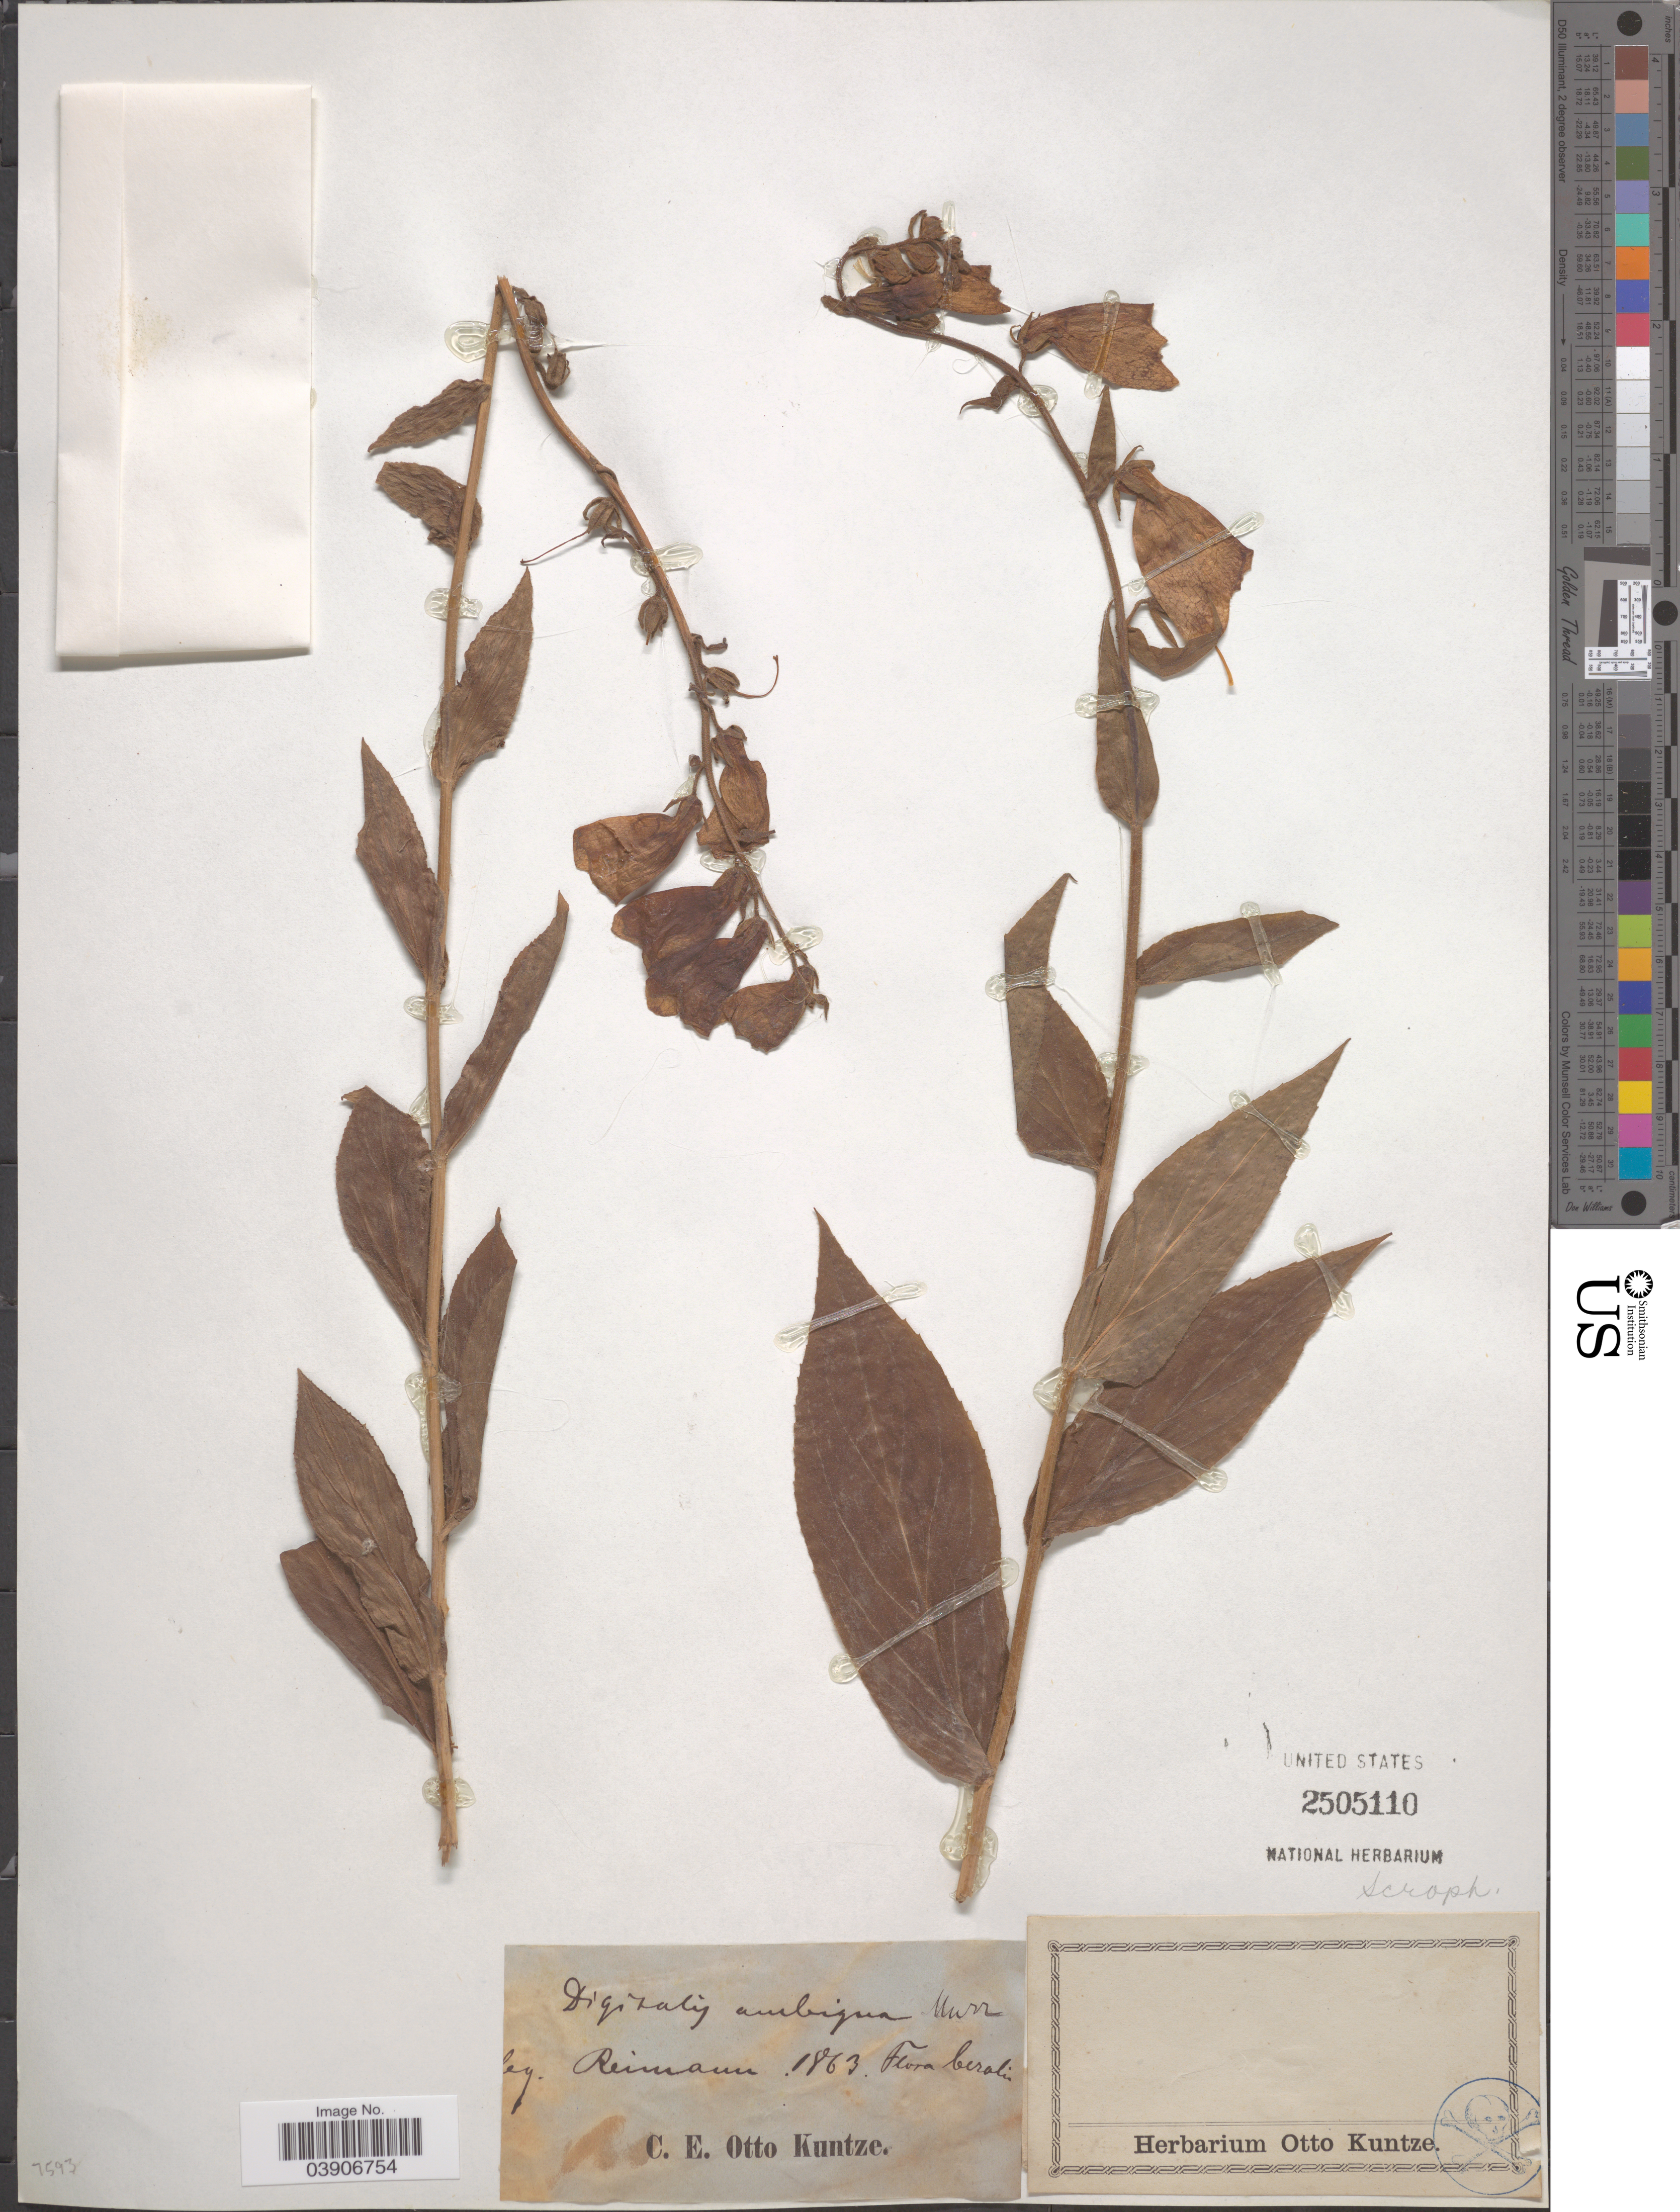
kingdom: Plantae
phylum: Tracheophyta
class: Magnoliopsida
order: Lamiales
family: Plantaginaceae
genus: Digitalis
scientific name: Digitalis ambigua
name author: Murray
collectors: Reimann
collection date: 1863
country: Germany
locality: Berolin.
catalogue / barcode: US 2505110